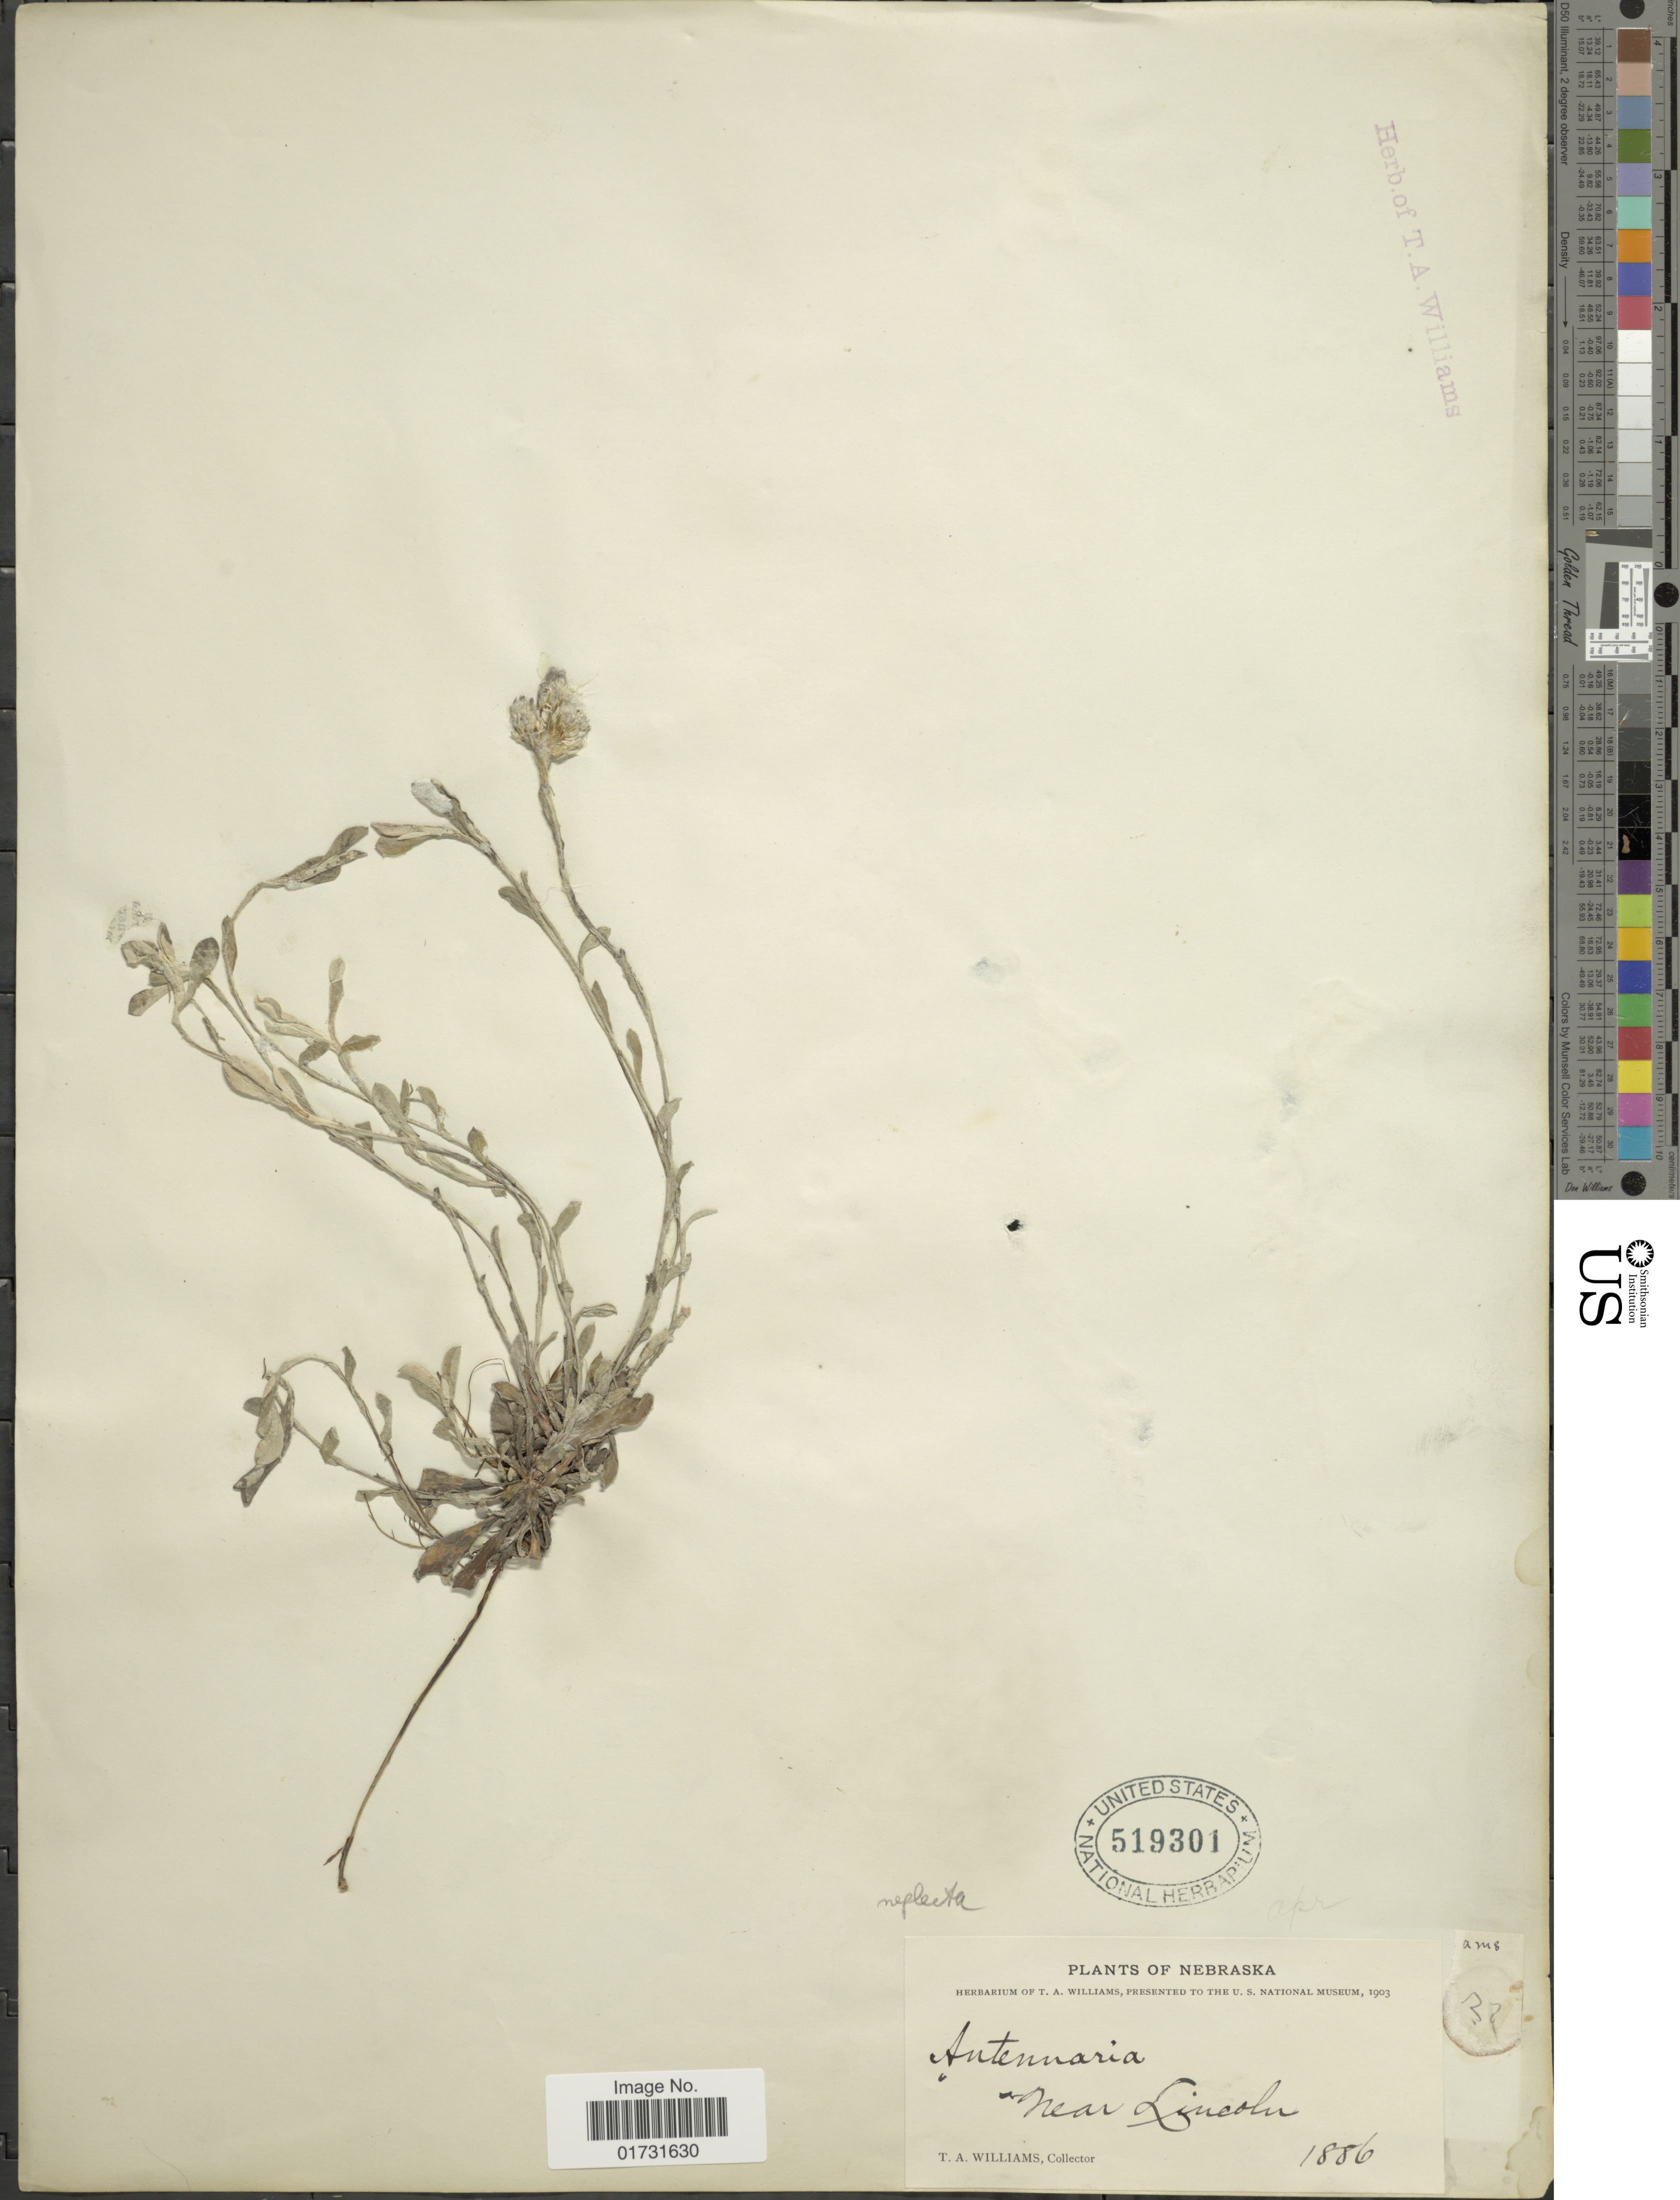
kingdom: Plantae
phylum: Tracheophyta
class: Magnoliopsida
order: Asterales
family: Asteraceae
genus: Antennaria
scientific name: Antennaria neglecta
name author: Greene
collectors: T. A. Williams (herbarium)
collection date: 1886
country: United States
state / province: Nebraska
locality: Near Lincoln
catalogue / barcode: US 519301